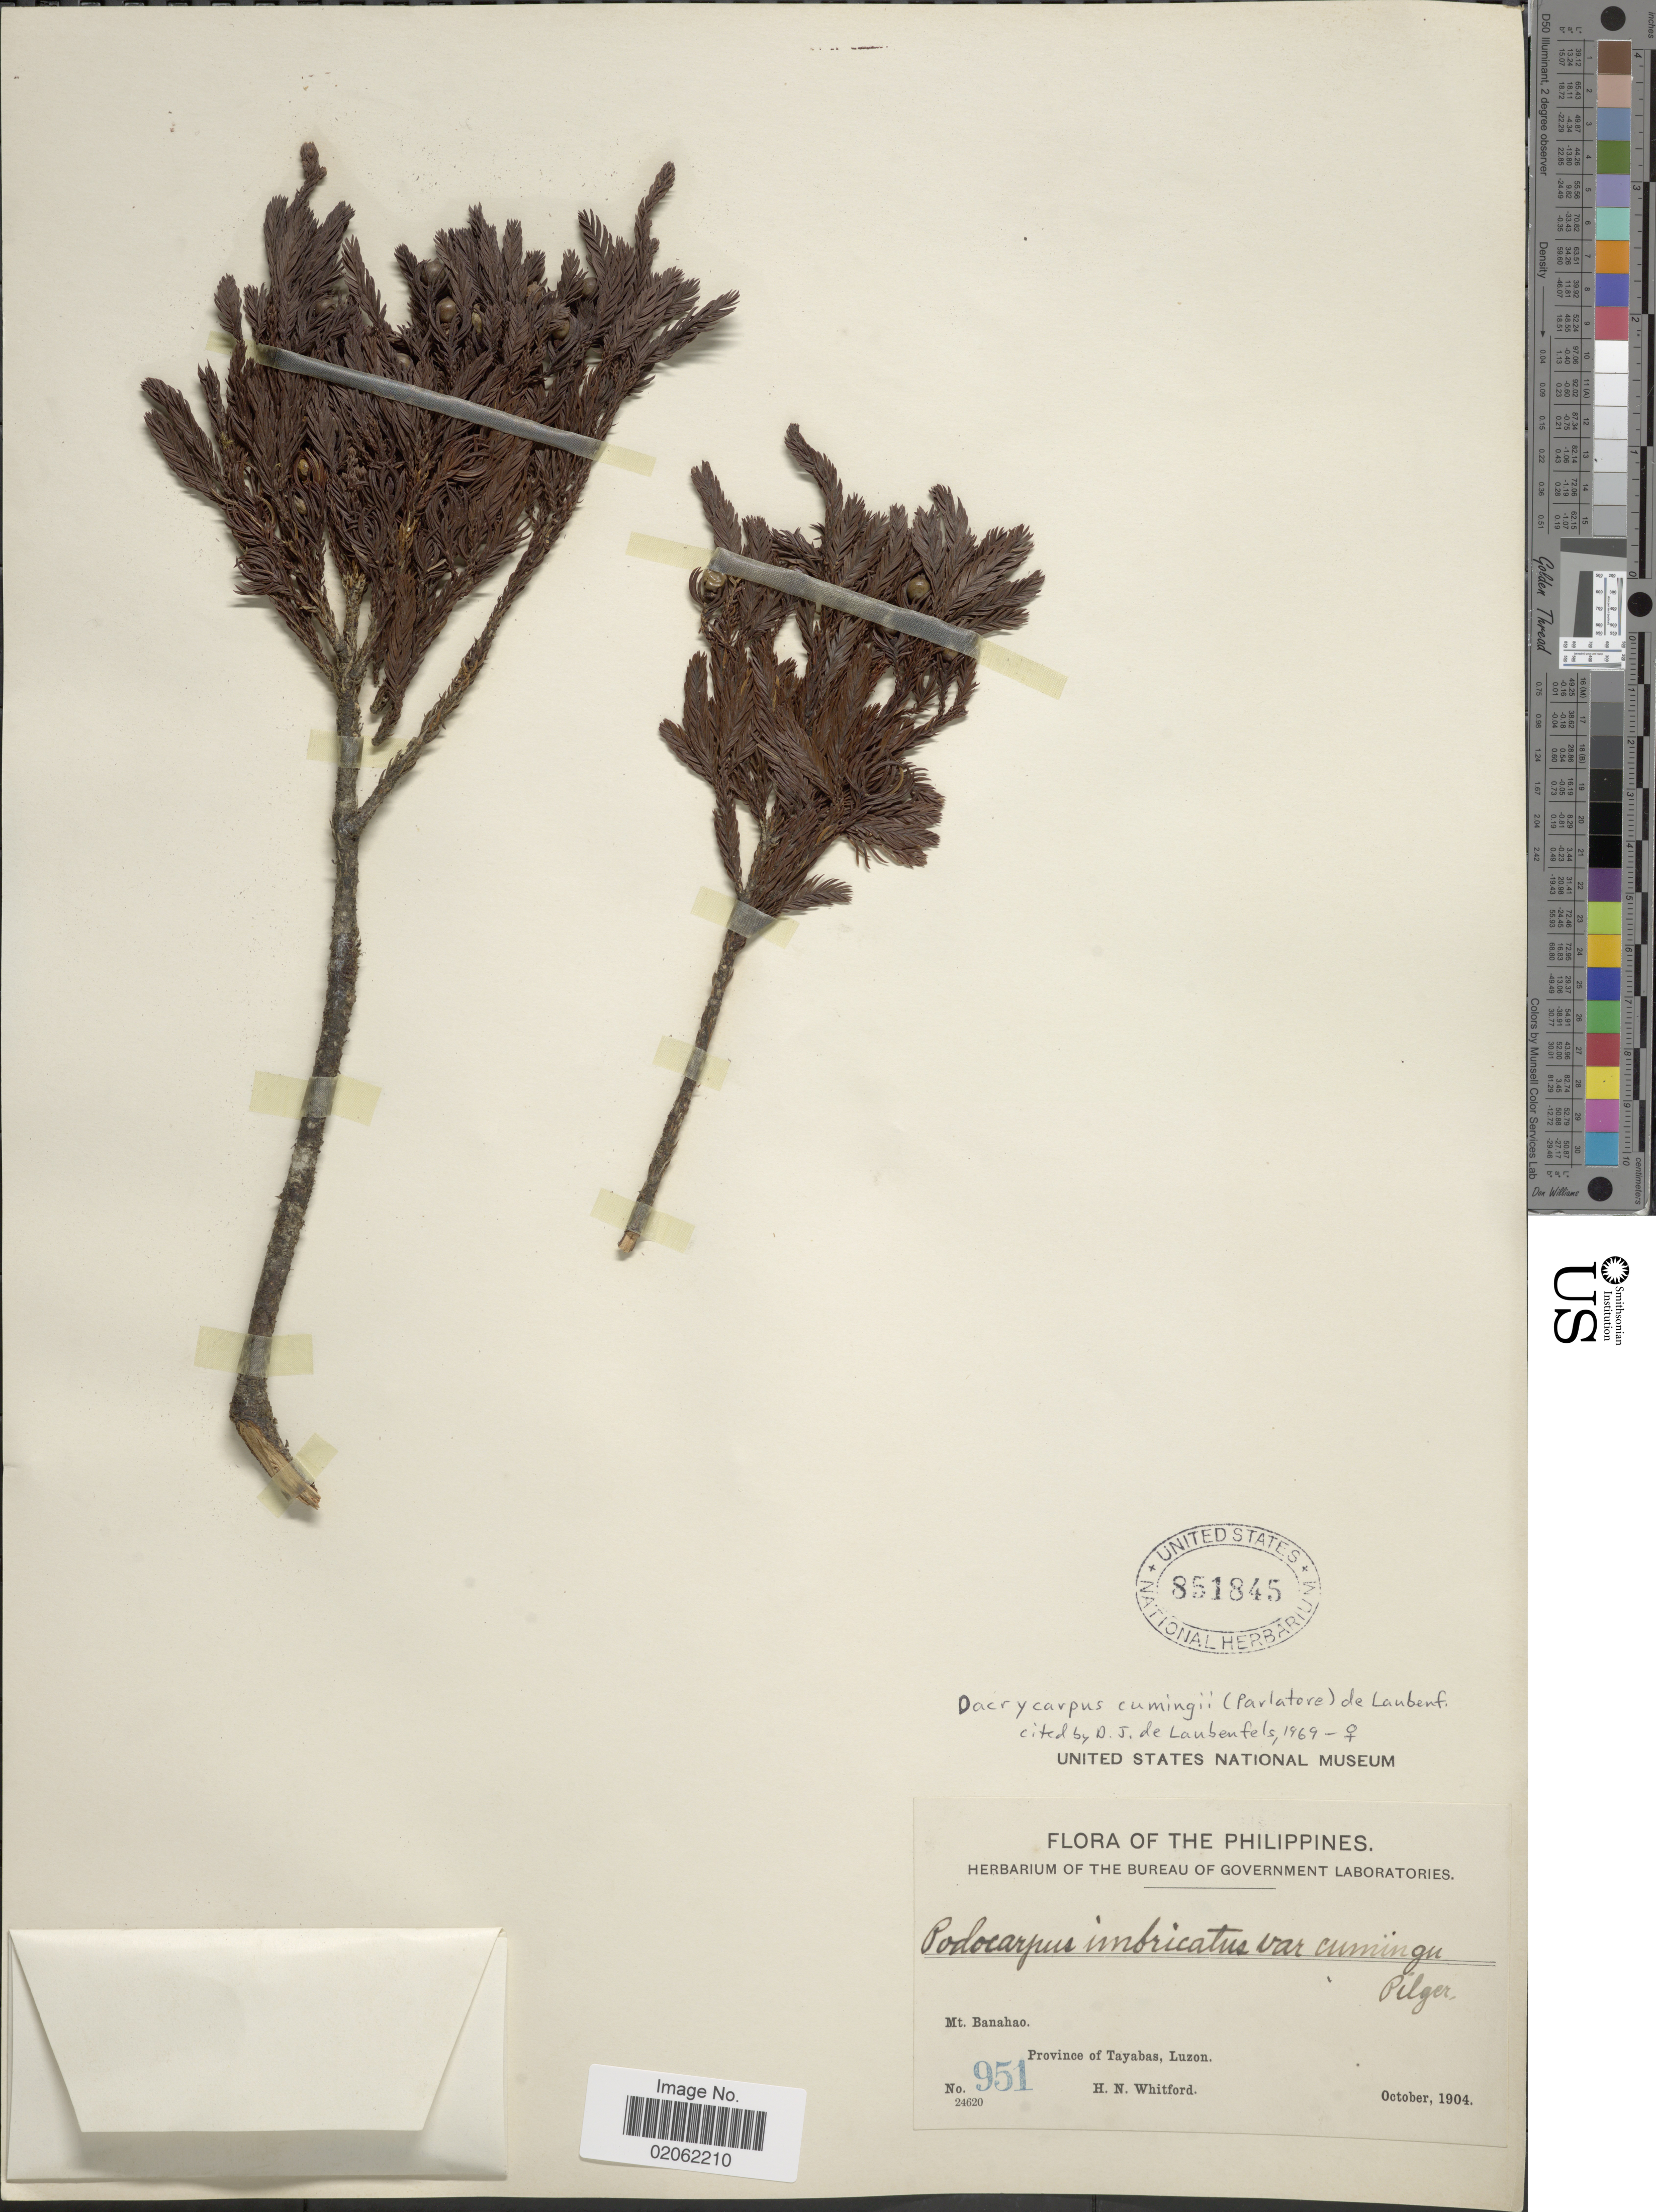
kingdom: Plantae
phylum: Tracheophyta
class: Pinopsida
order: Pinales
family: Podocarpaceae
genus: Dacrycarpus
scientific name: Dacrycarpus cumingii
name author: (Parl.) de Laub.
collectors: H. N. Whitford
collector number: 951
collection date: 1904-10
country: Philippines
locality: Mt Banahao. Province of Tayabas, Luzon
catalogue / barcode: US 851845